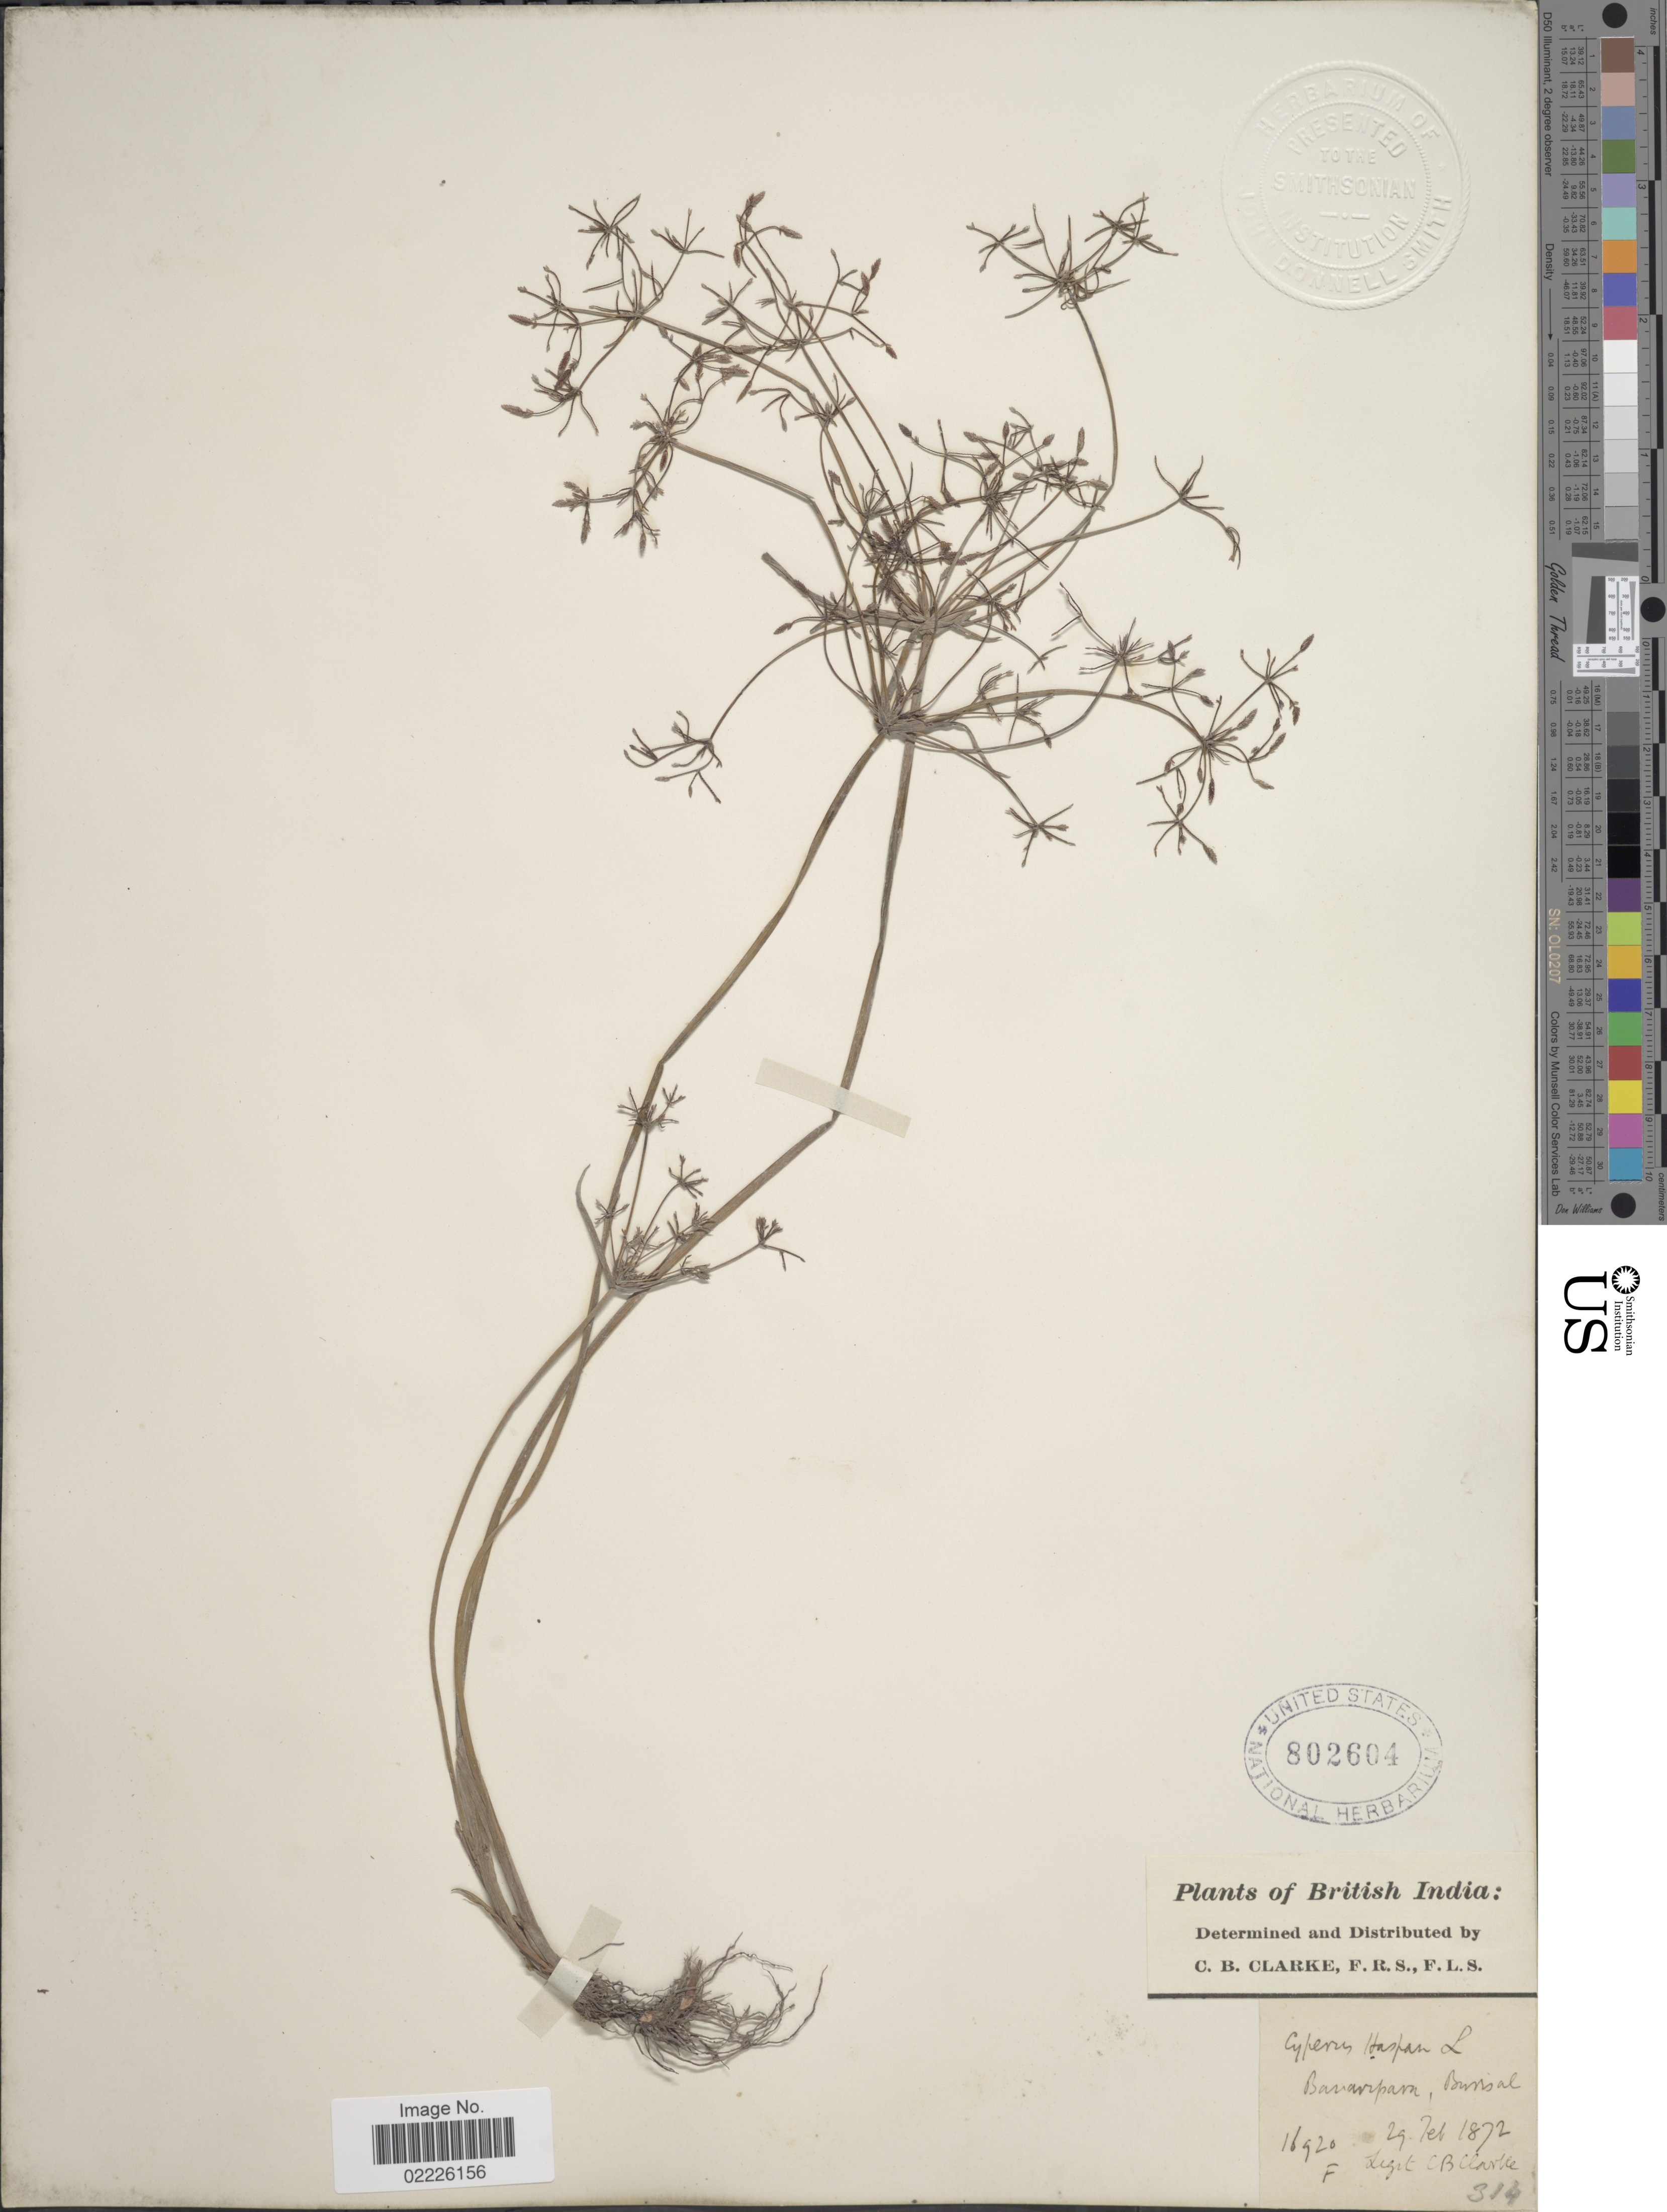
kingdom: Plantae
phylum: Tracheophyta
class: Liliopsida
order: Poales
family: Cyperaceae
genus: Cyperus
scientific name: Cyperus haspan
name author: L.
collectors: C. B. Clarke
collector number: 16920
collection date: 1872-02-29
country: Bangladesh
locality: British India, Banaripara, Barisal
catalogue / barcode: US 802604